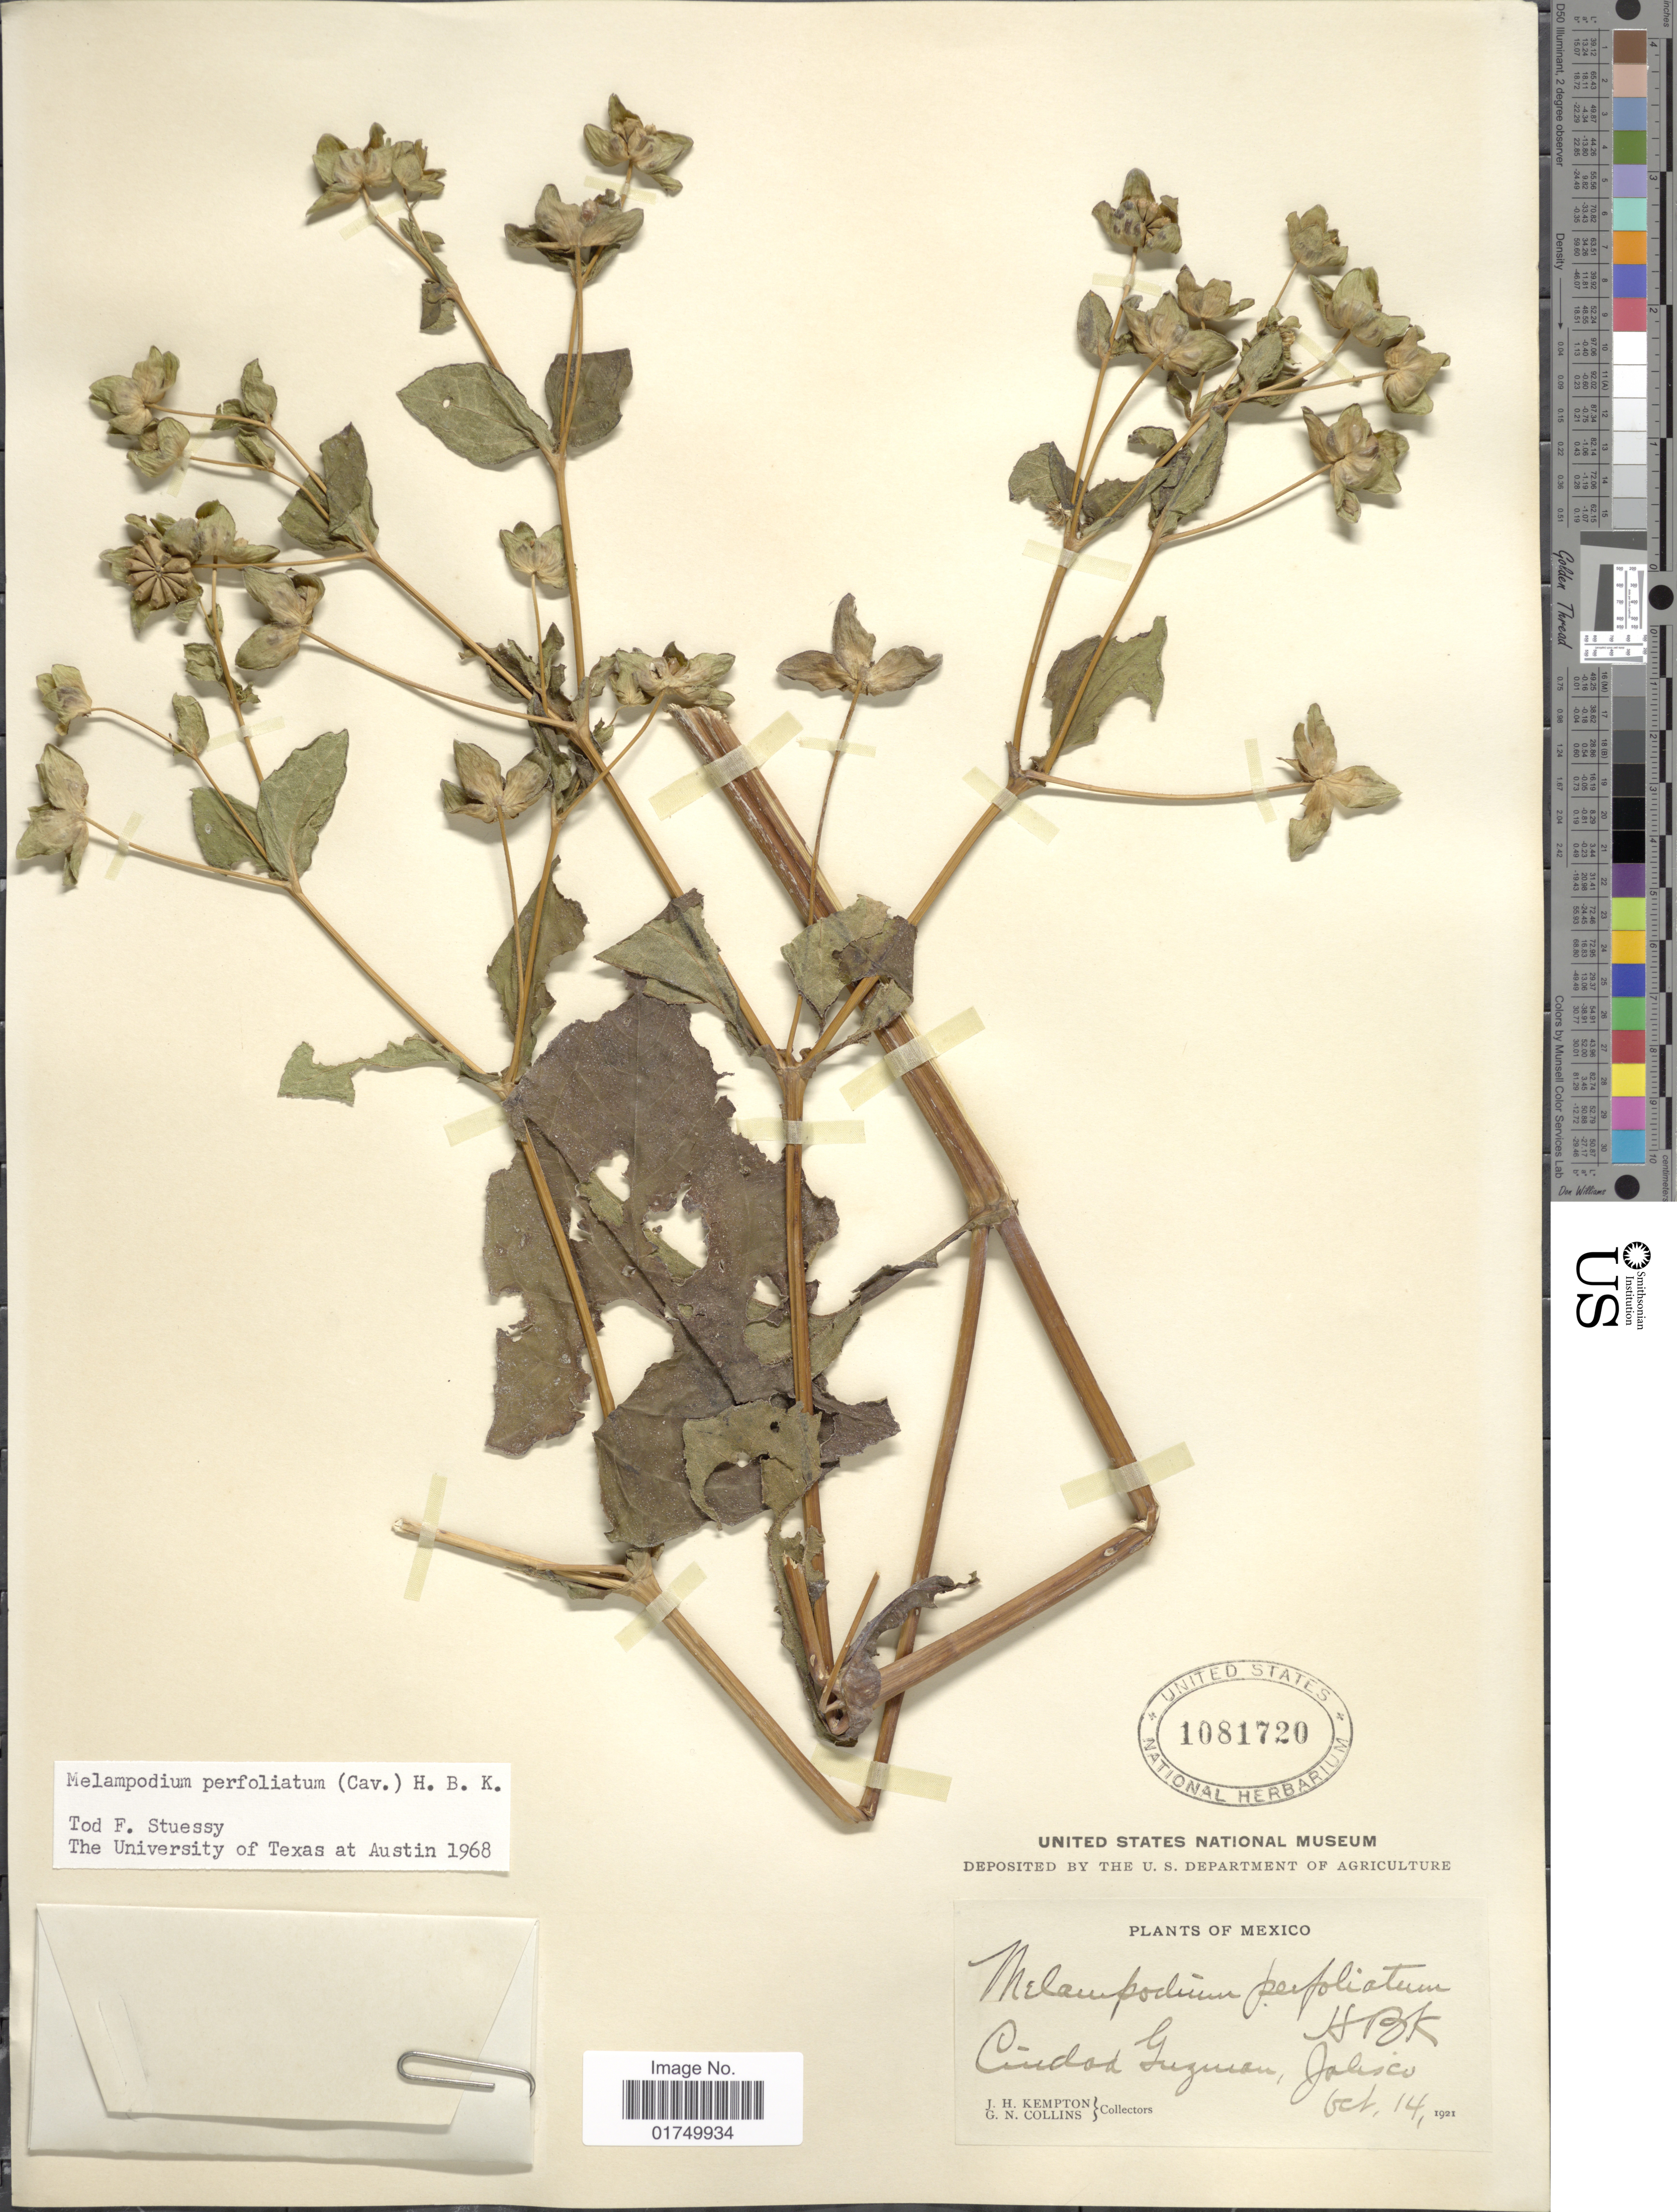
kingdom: Plantae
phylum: Tracheophyta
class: Magnoliopsida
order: Asterales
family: Asteraceae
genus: Melampodium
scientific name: Melampodium perfoliatum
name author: (Cav.) Kunth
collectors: J. H. Kempton & G. Collins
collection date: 1921-10-14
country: Mexico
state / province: Jalisco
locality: Ciudad Guzman, Jalisco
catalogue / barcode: US 1081720